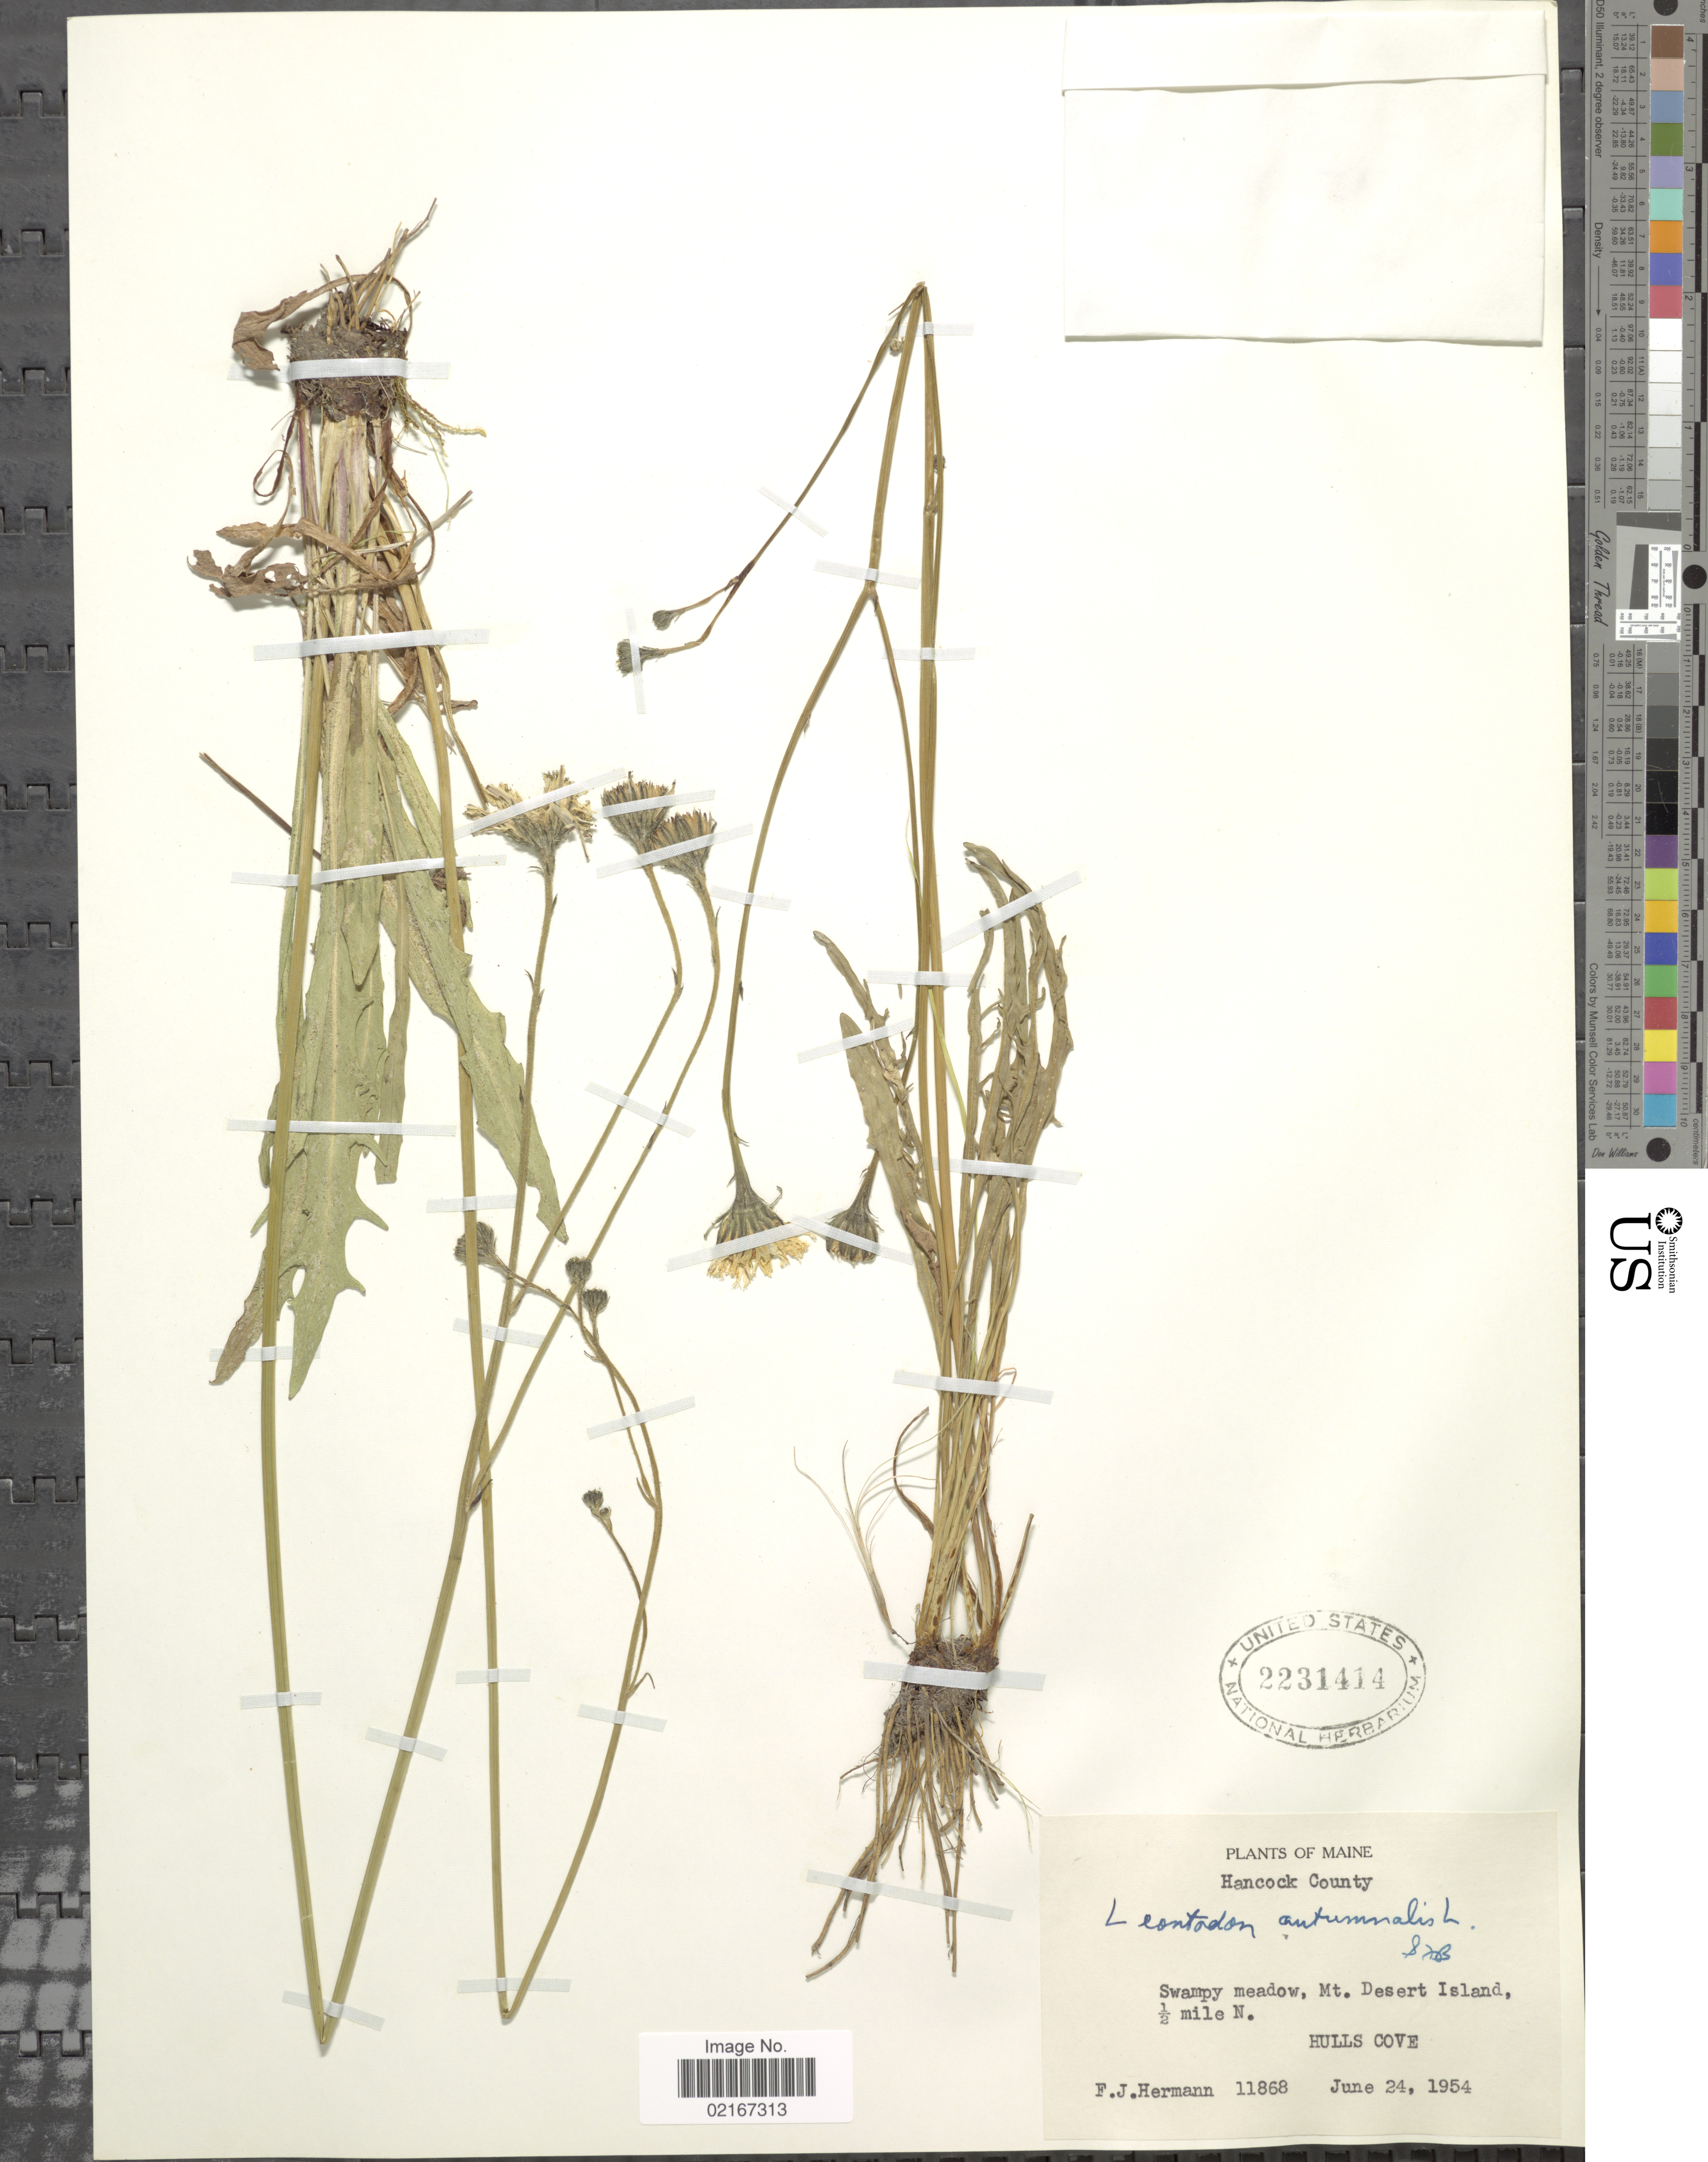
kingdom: Plantae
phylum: Tracheophyta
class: Magnoliopsida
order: Asterales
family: Asteraceae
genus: Scorzoneroides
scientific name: Scorzoneroides autumnalis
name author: (L.) Moench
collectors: F. J. Hermann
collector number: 11868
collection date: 1954-06-24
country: United States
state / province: Maine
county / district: Hancock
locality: Mt. Desert Island, ½ mile N, Hulls Cove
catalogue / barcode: US 2231414